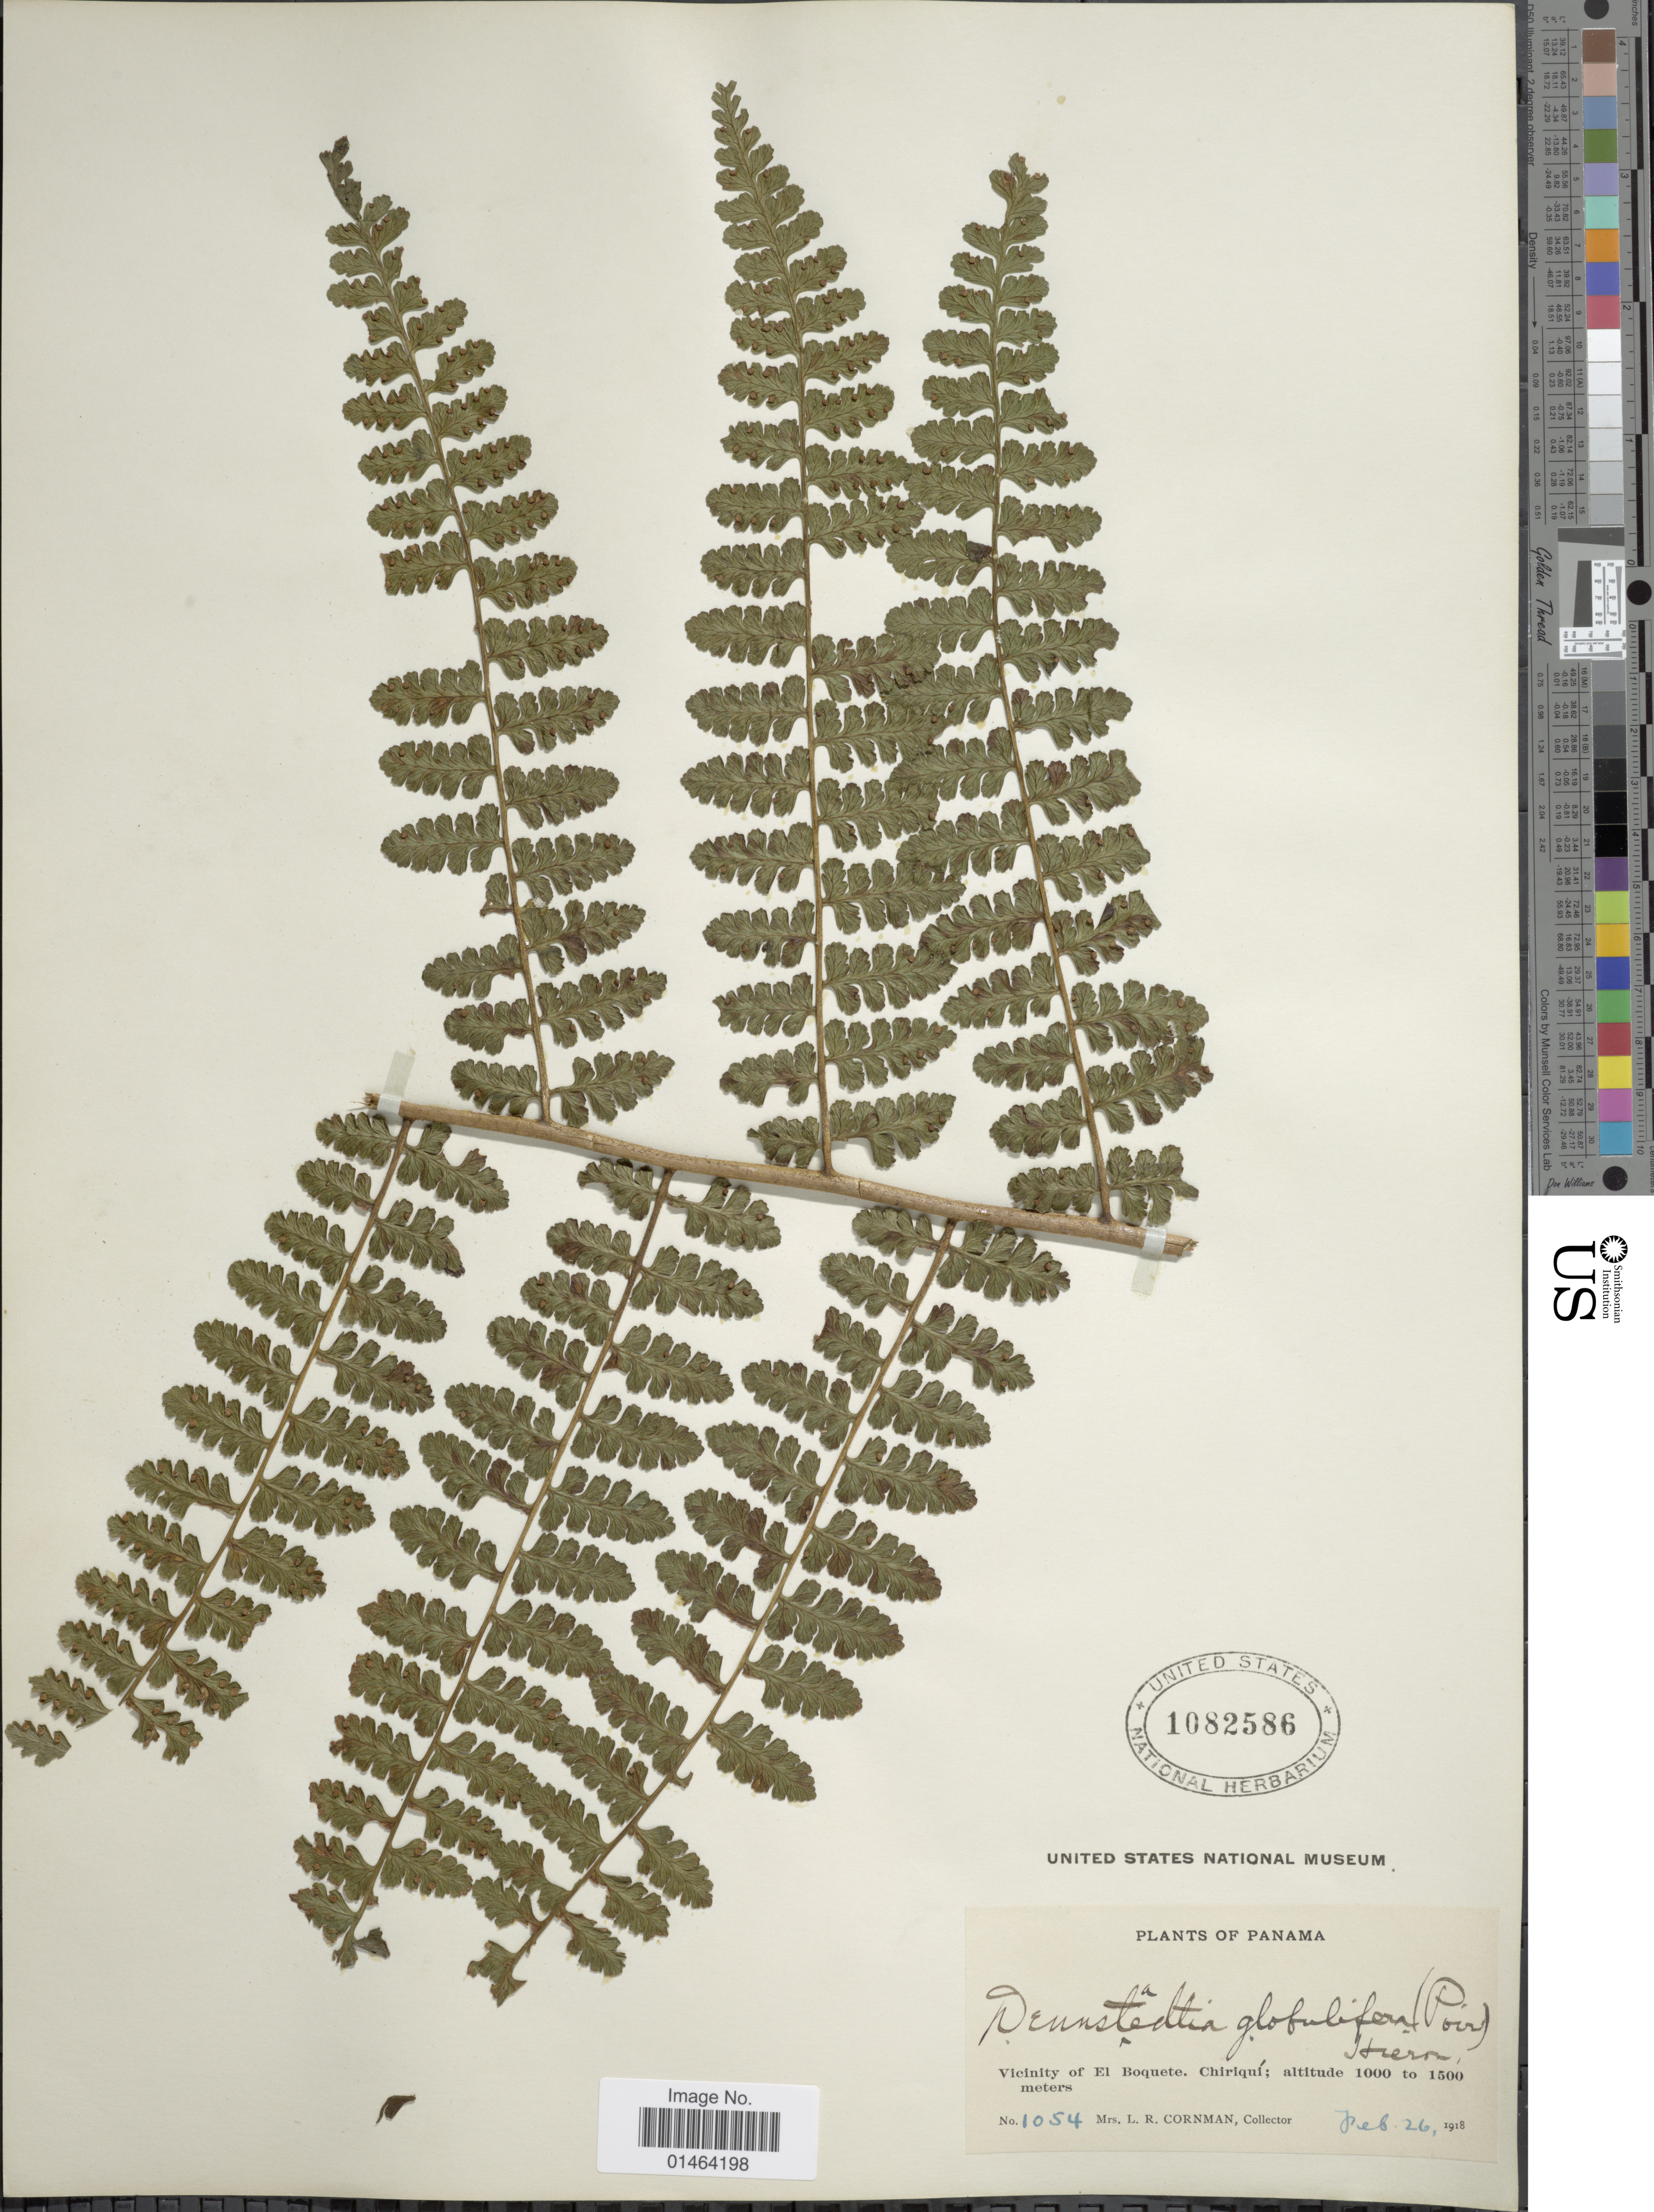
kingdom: Plantae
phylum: Tracheophyta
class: Polypodiopsida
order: Polypodiales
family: Dennstaedtiaceae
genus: Dennstaedtia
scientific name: Dennstaedtia globulifera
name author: (Poir.) Hieron.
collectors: L. Cornman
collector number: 1054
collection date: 1918-02-26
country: Panama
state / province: Chiriqui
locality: Vicinity of El Boquete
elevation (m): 1000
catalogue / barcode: US 1082586